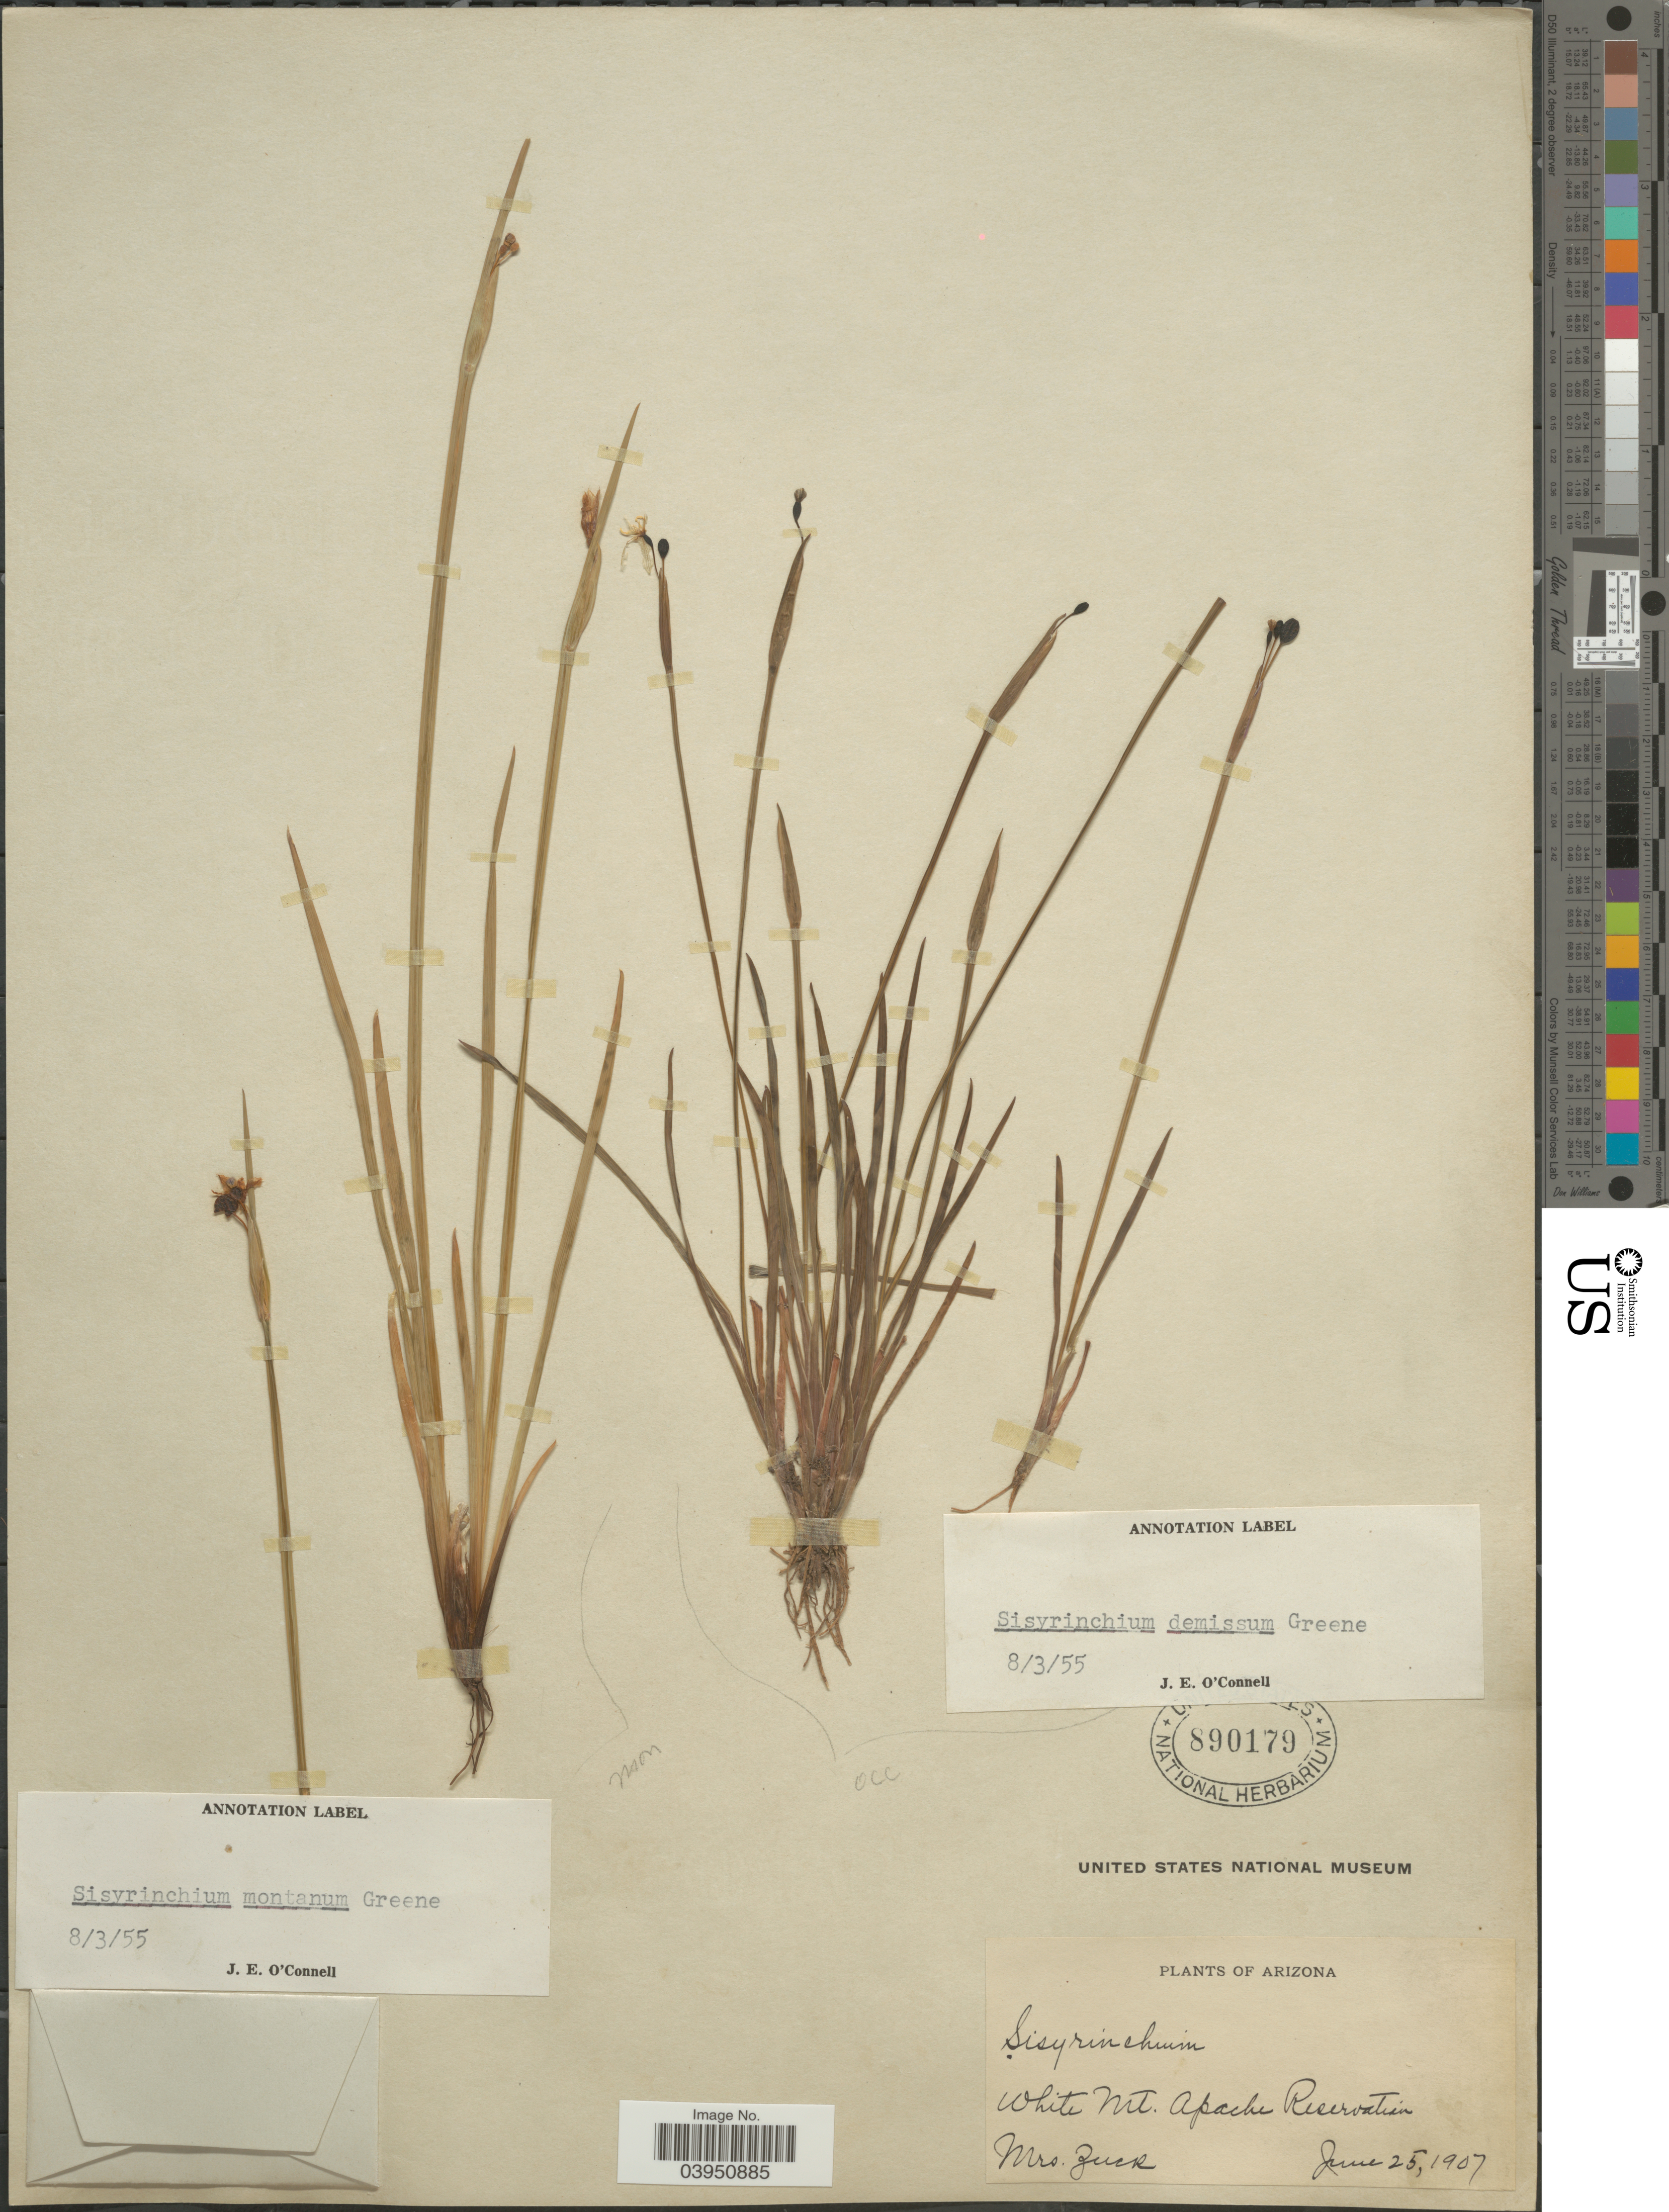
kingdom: Plantae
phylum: Tracheophyta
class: Liliopsida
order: Asparagales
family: Iridaceae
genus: Sisyrinchium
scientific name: Sisyrinchium demissum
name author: Greene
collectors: Zuck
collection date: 1907-06-25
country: United States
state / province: Arizona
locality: White Mt. Apache Reservation.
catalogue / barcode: US 890179